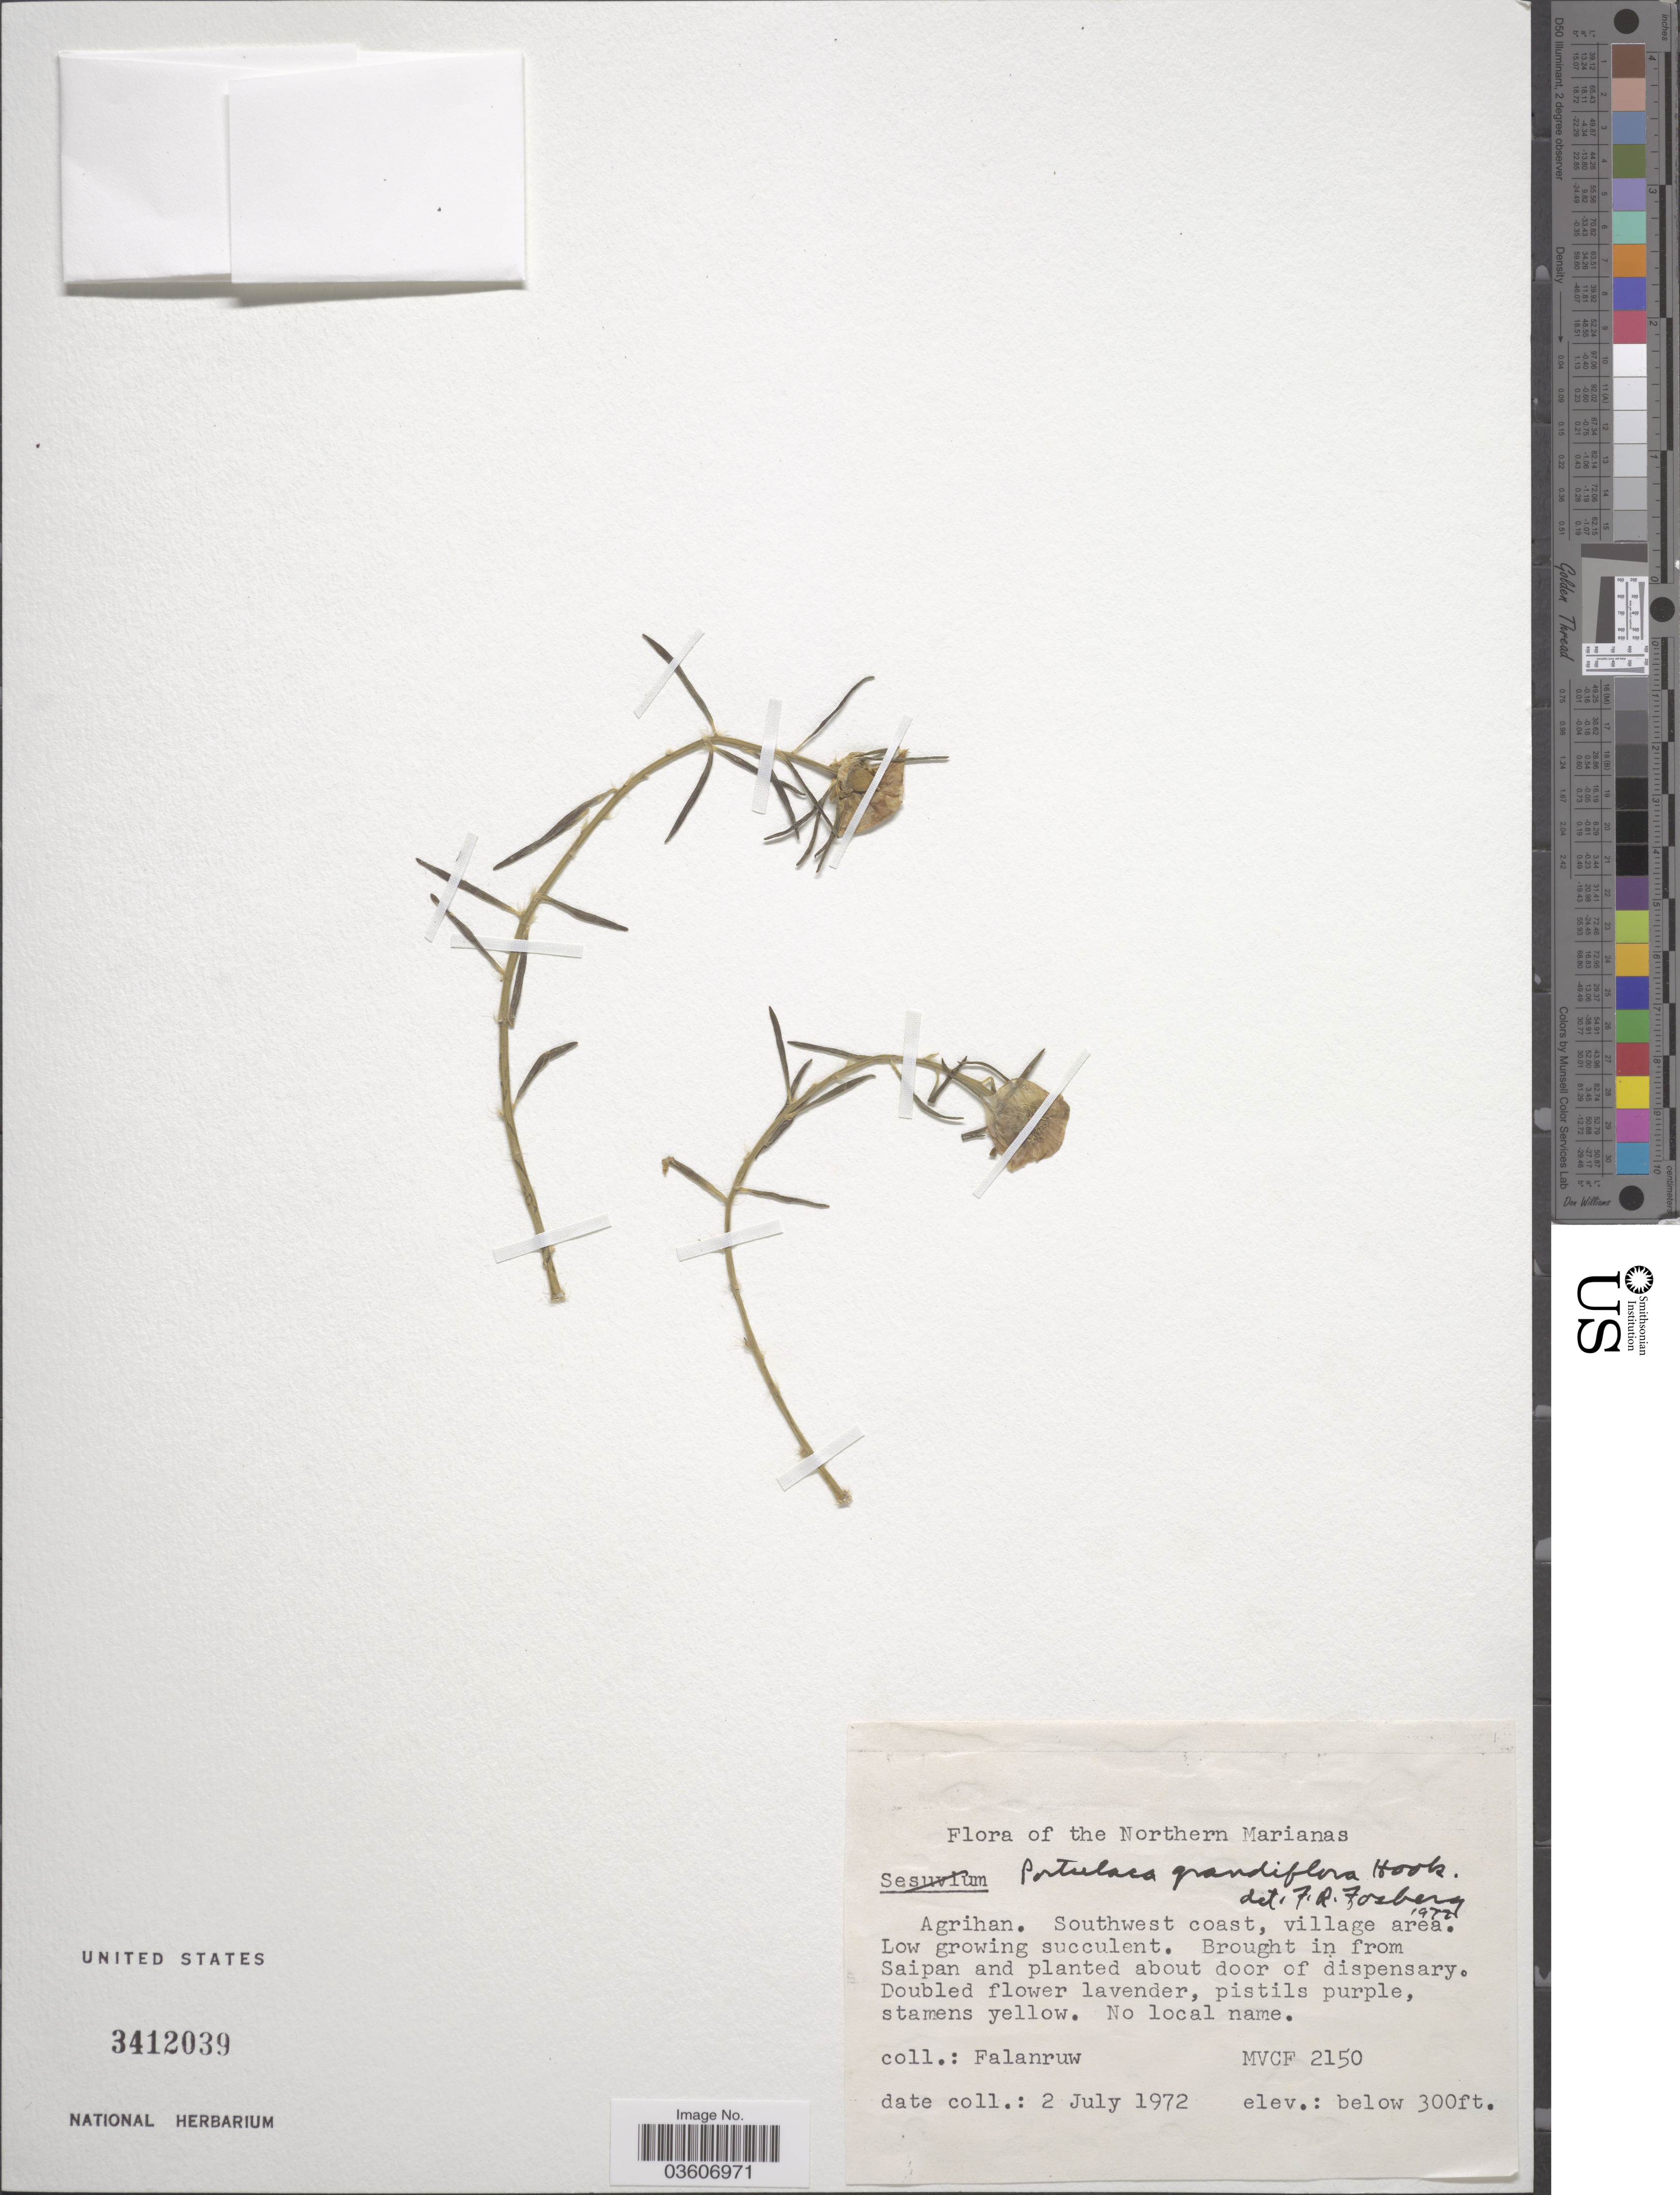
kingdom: Plantae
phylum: Tracheophyta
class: Magnoliopsida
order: Caryophyllales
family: Portulacaceae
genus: Portulaca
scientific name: Portulaca grandiflora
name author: Hook.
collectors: Falanruw, --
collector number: MVCF 2150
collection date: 1972-07-02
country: Northern Mariana Islands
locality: Northern Marianas. Agrihan. Southwest coast, village area.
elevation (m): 91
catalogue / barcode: US 3412039